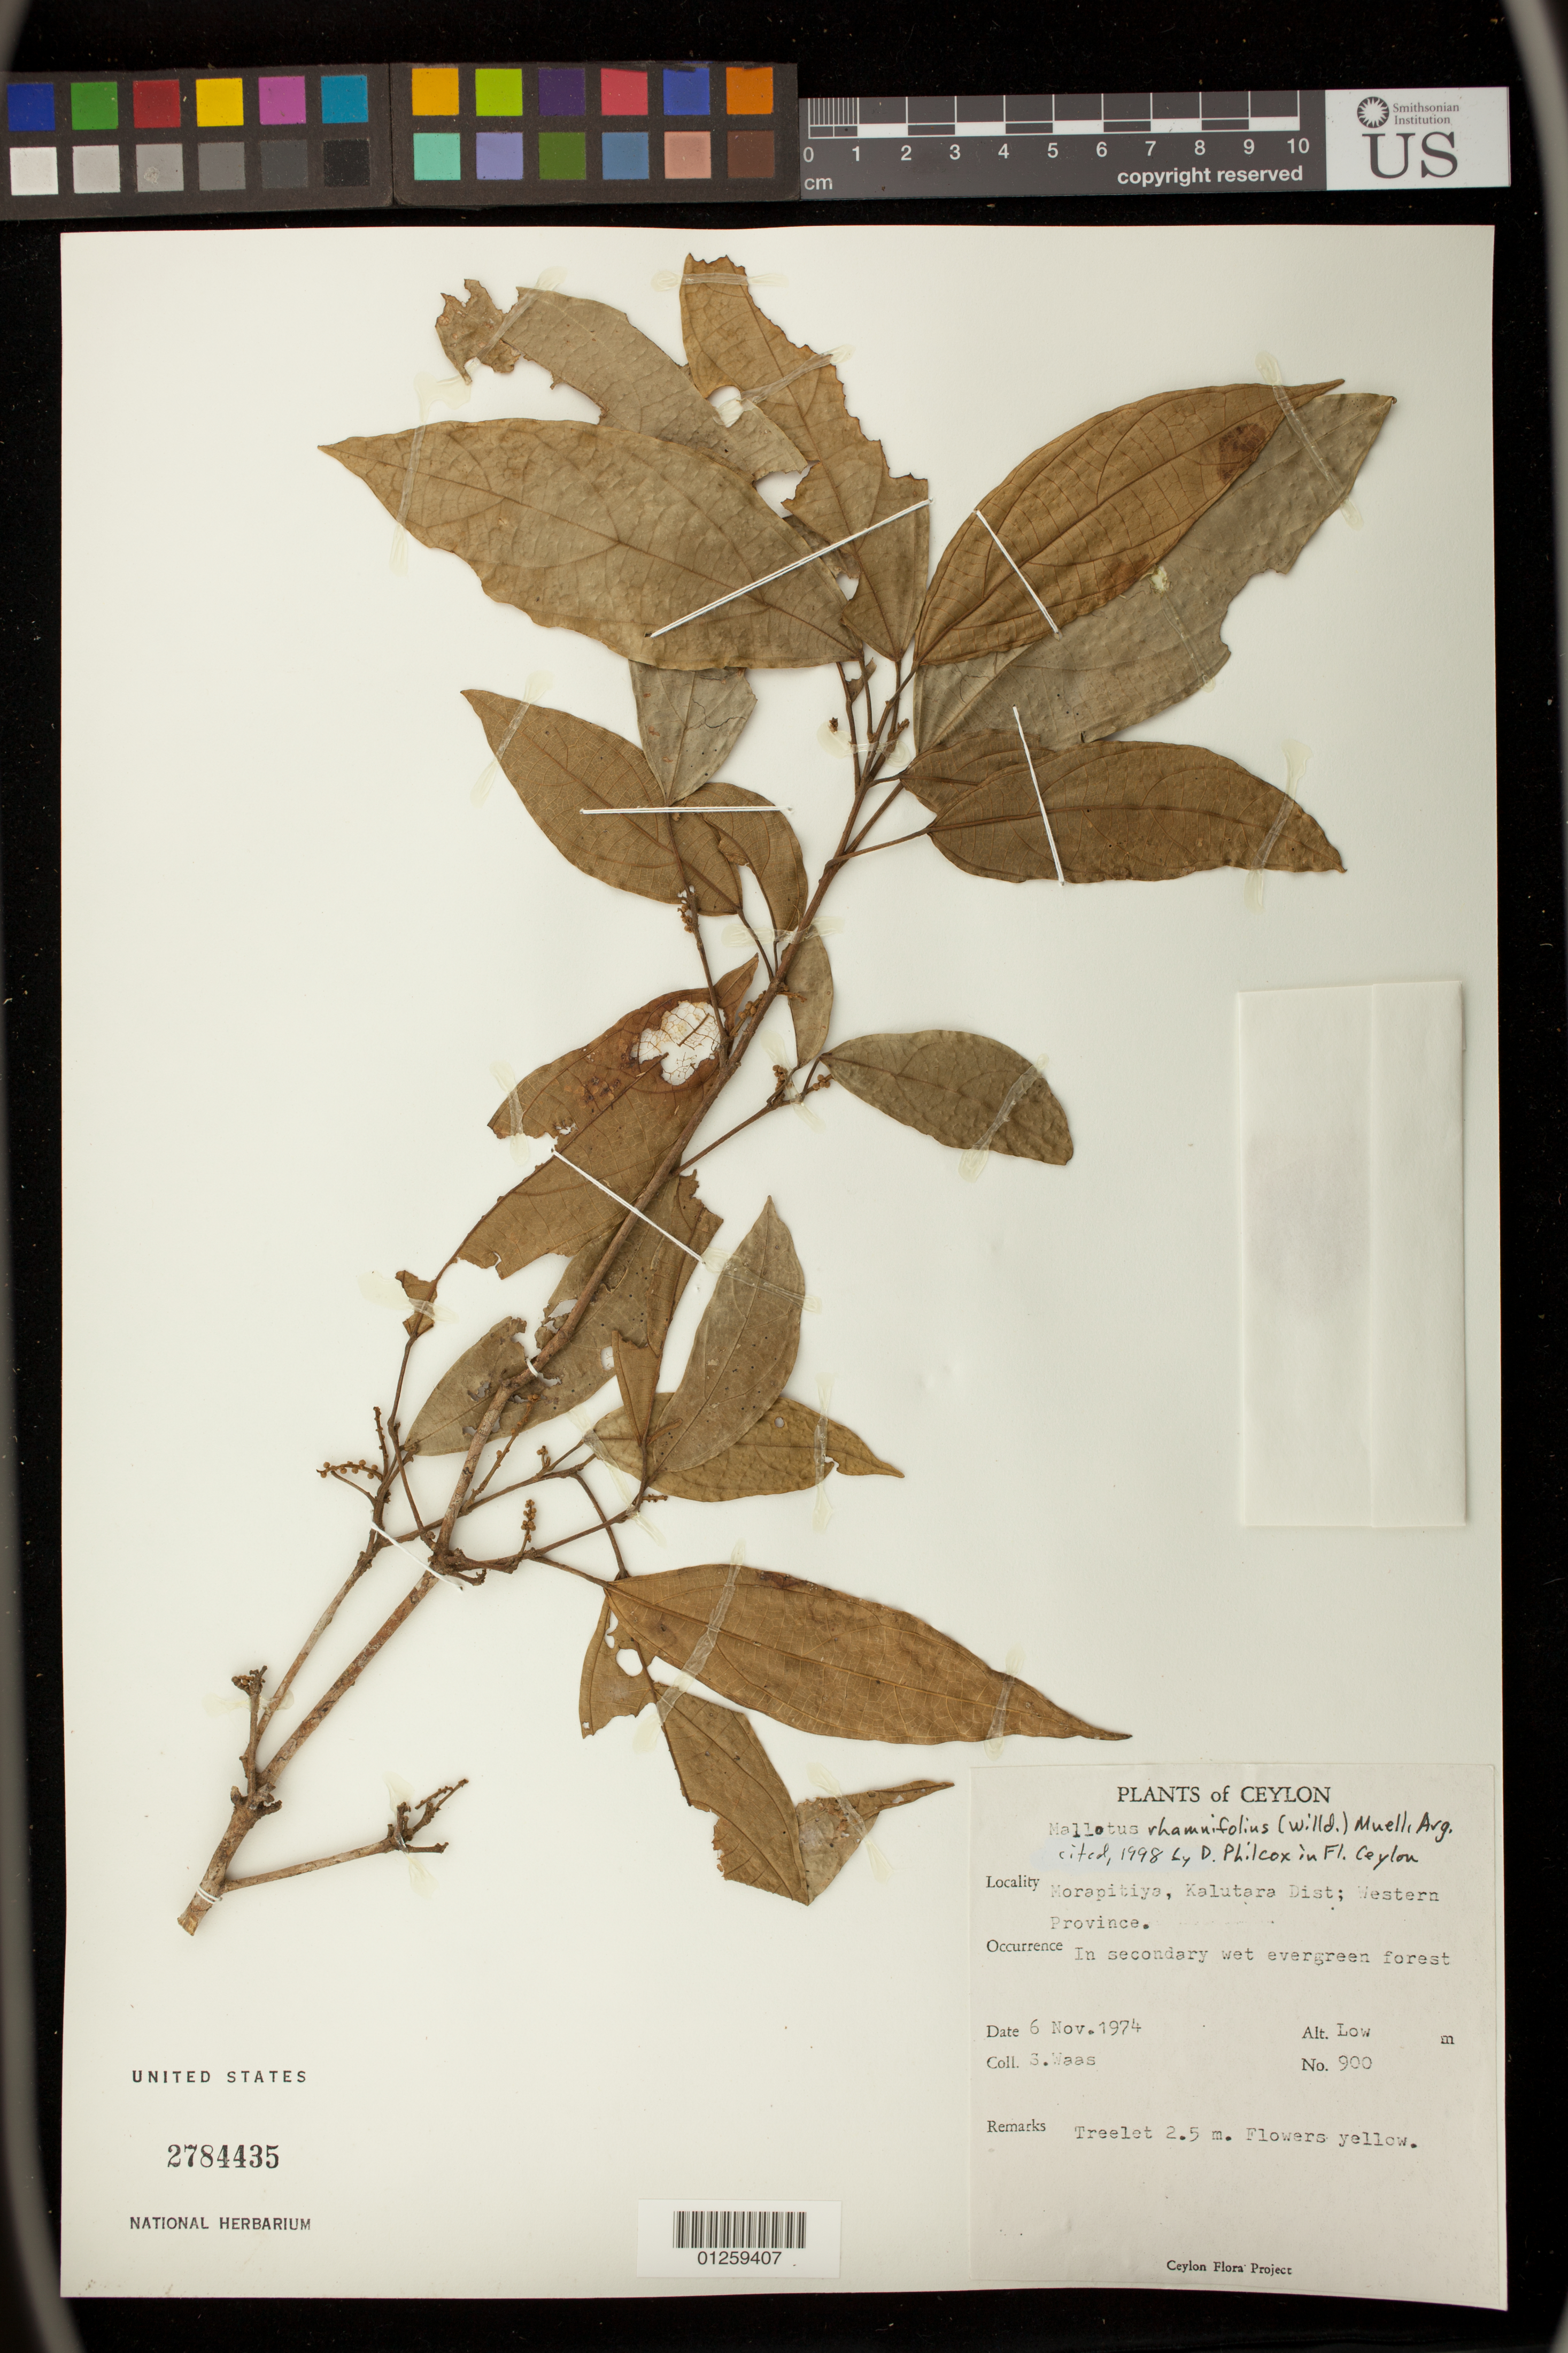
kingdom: Plantae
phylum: Tracheophyta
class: Magnoliopsida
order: Malpighiales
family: Euphorbiaceae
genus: Mallotus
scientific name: Mallotus rhamnifolius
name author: (Willd.) Müll. Arg.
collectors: S. Waas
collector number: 900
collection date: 1974-11-06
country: Sri Lanka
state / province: Western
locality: Morapitiya, Kalutara Dist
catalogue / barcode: US 2784435